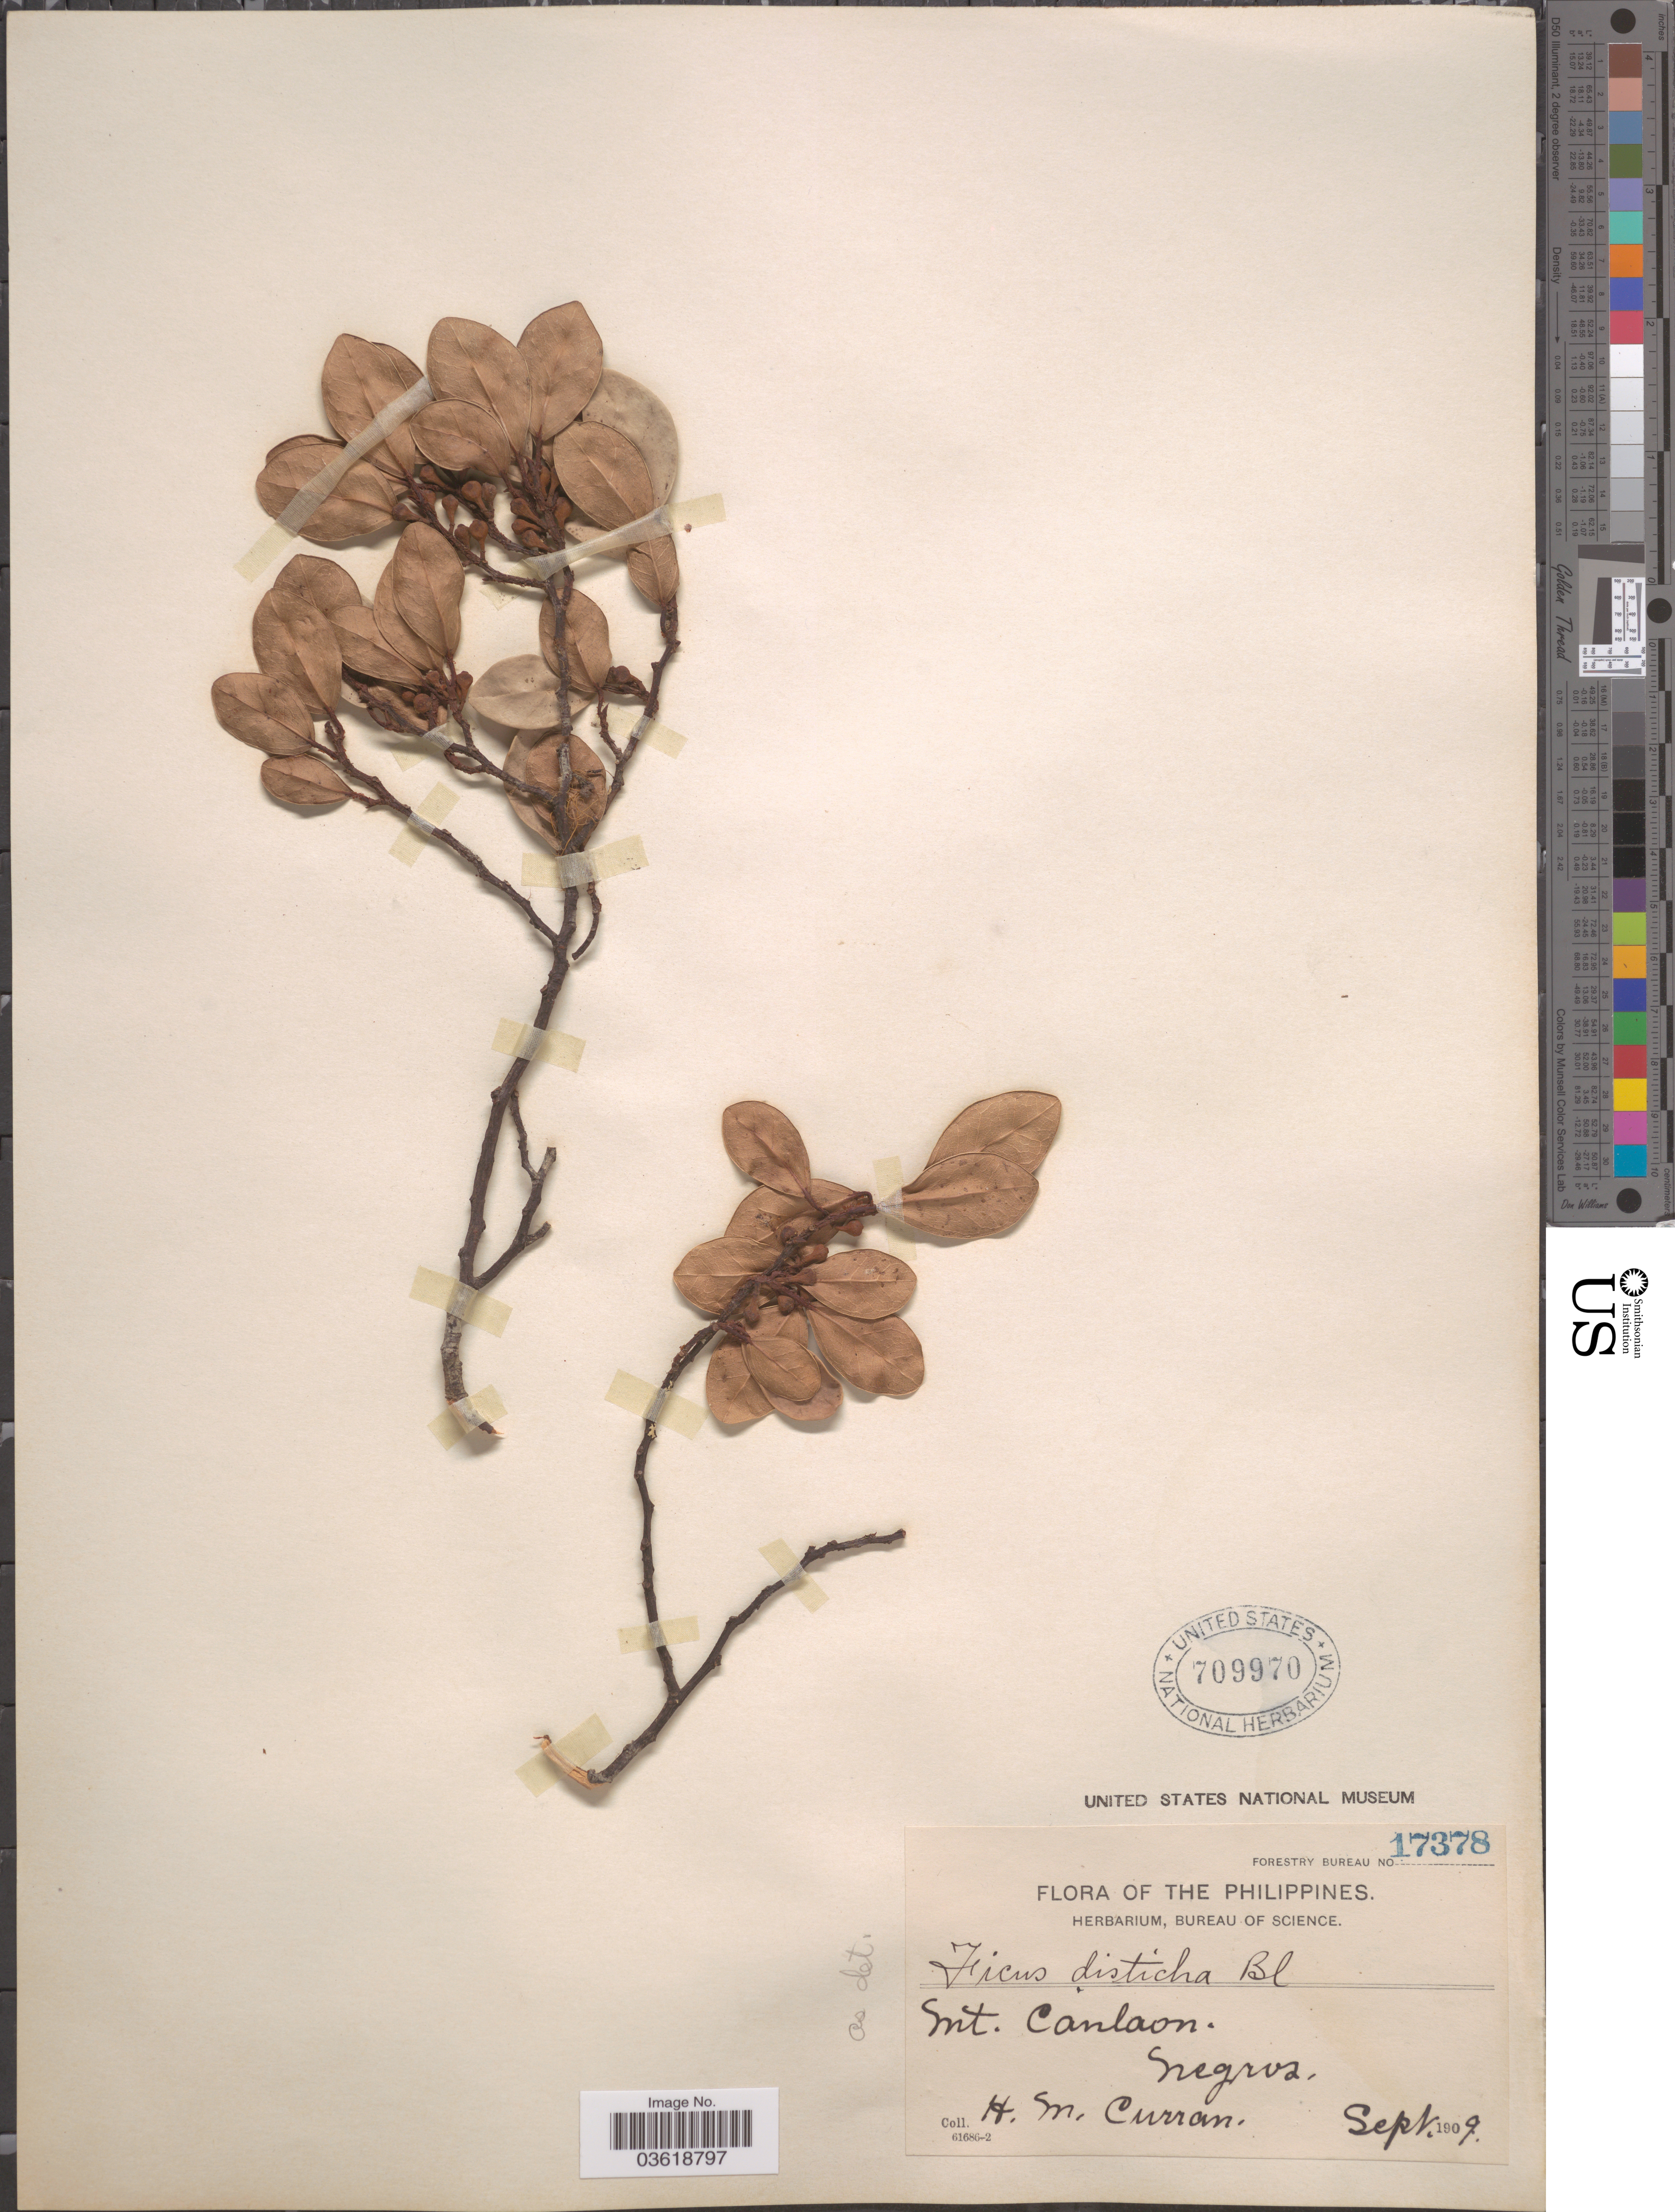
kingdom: Plantae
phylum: Tracheophyta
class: Magnoliopsida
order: Rosales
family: Moraceae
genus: Ficus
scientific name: Ficus disticha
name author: Blume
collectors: H. M. Curran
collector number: Forestry Bureau 17378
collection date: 1909-09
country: Philippines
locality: Mt. Canlaon. Negros.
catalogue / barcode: US 709970